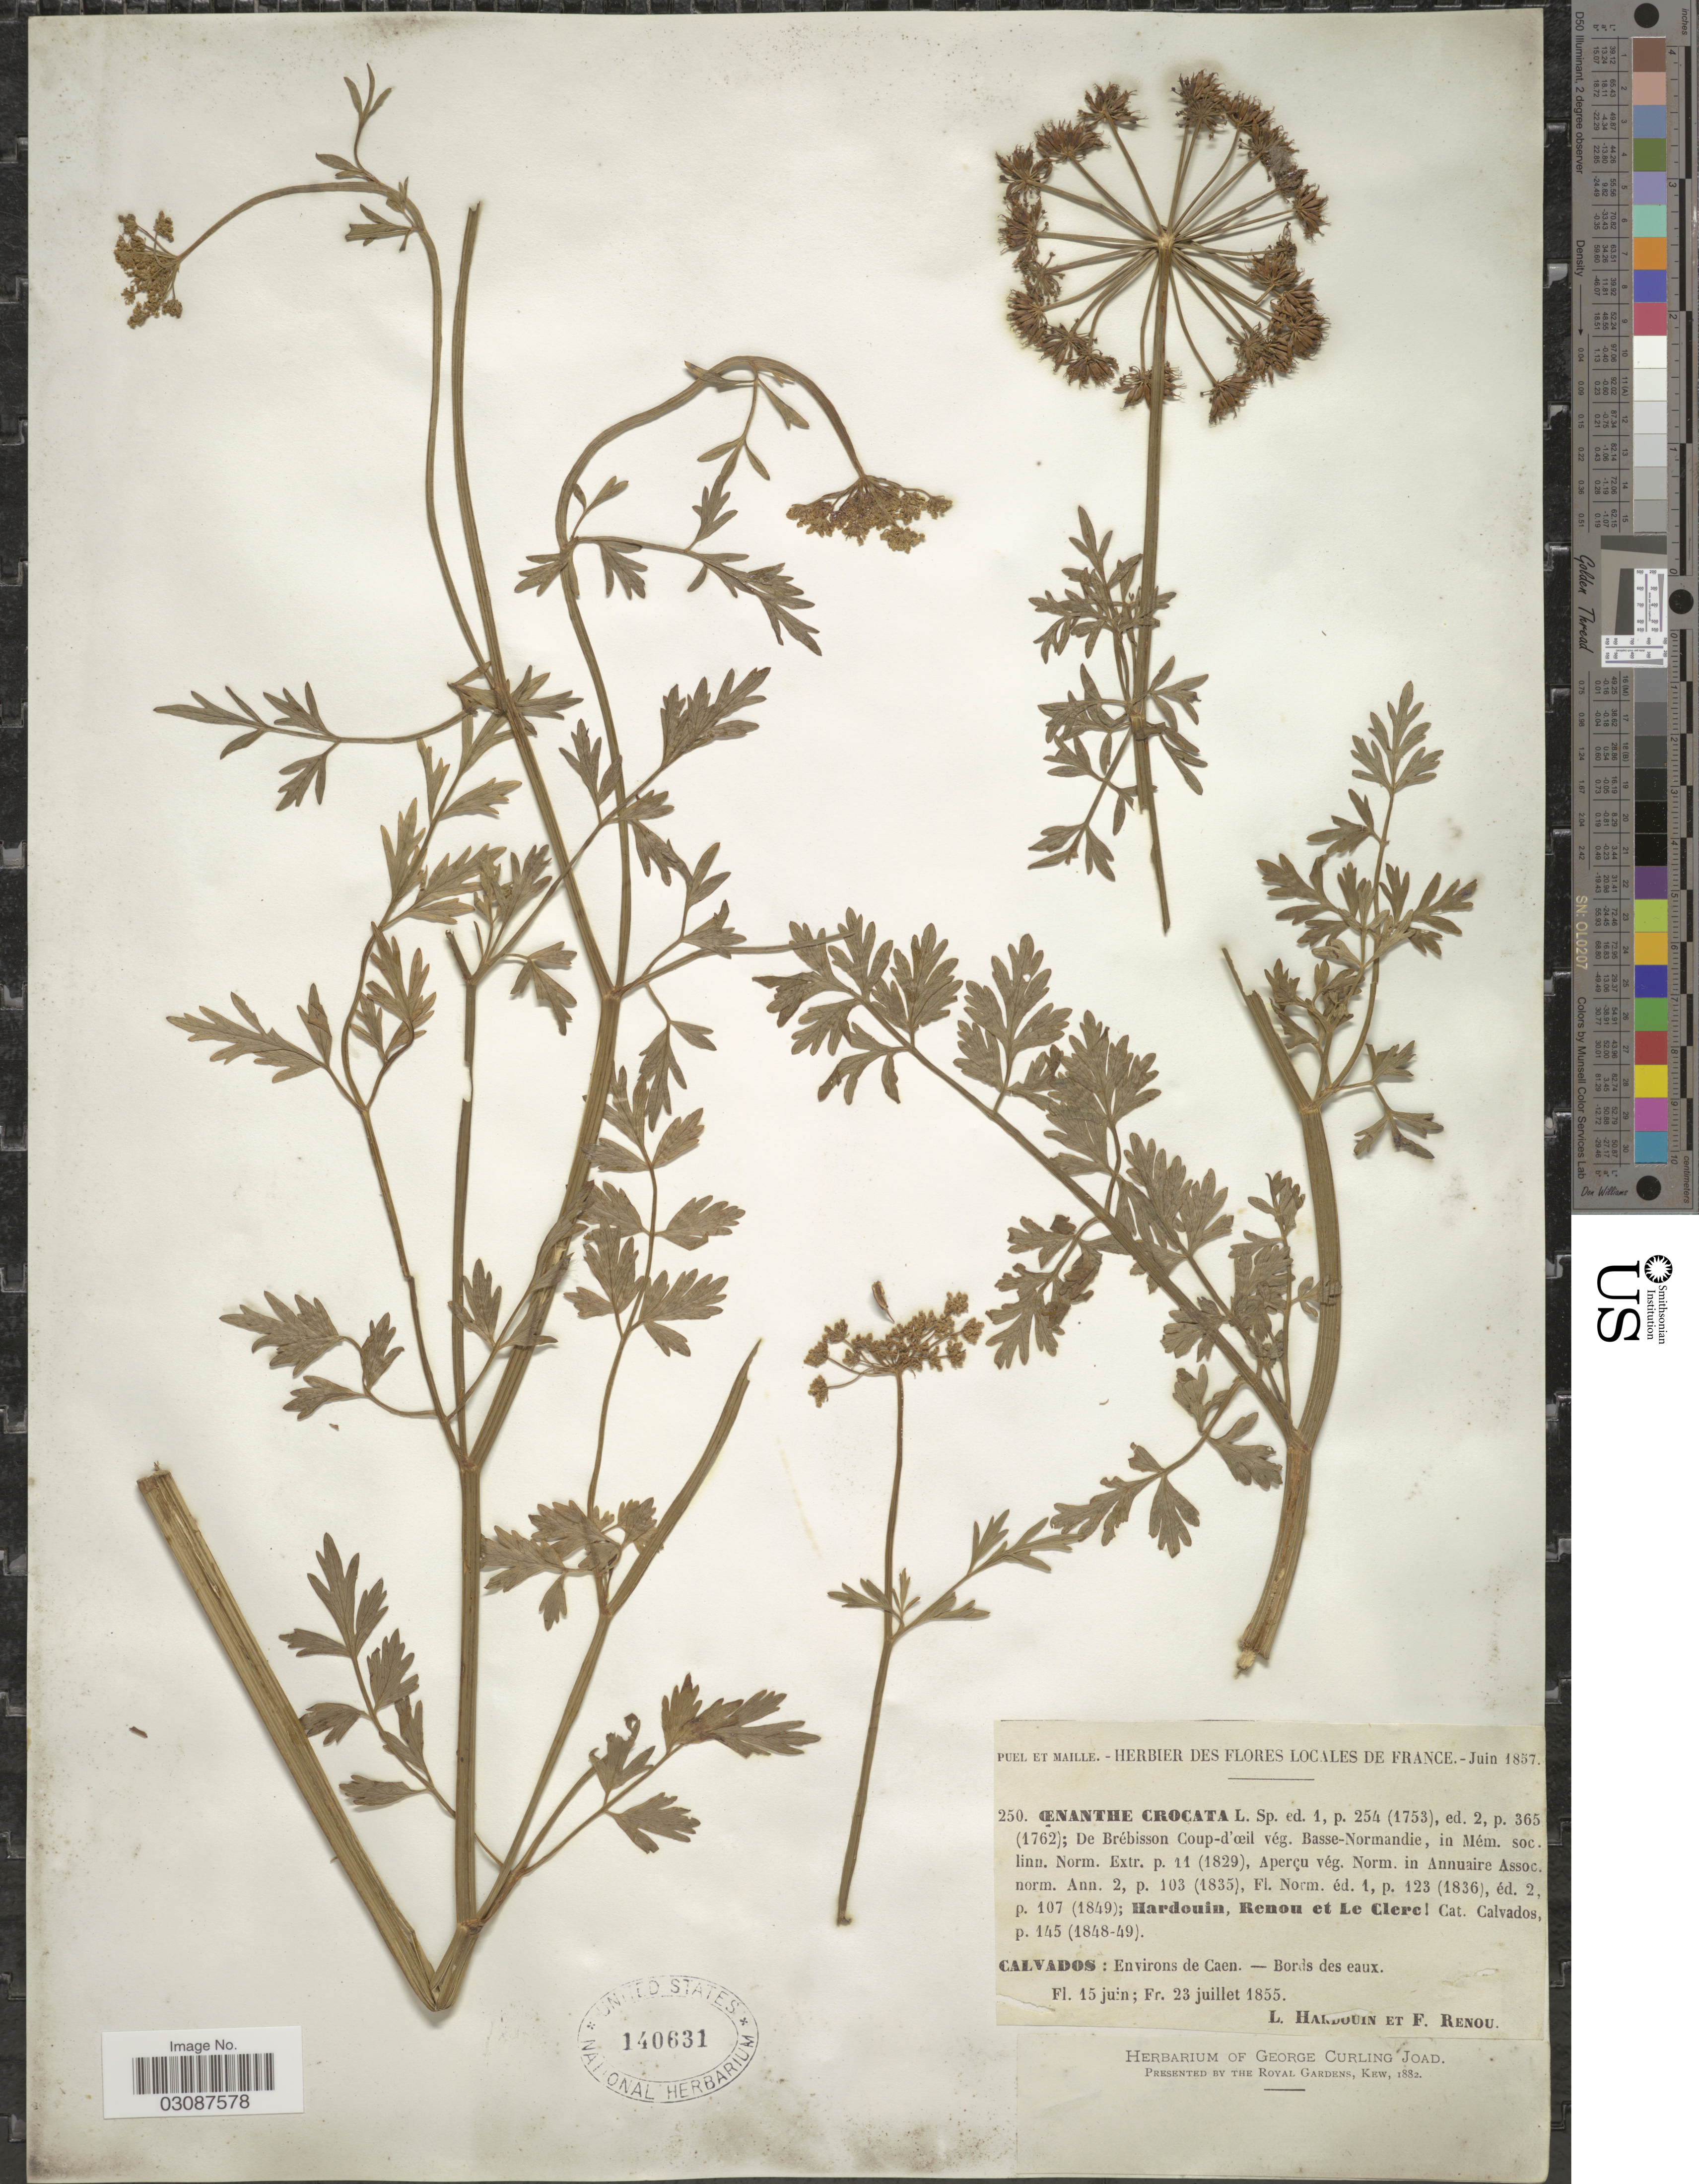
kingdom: Plantae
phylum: Tracheophyta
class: Magnoliopsida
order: Apiales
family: Apiaceae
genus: Oenanthe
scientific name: Oenanthe crocata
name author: L.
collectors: L. Hardouin & F. Renou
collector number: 250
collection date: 1857-06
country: France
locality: Calvados: Environs de Caen. - Bords des eaux.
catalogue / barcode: US 140631